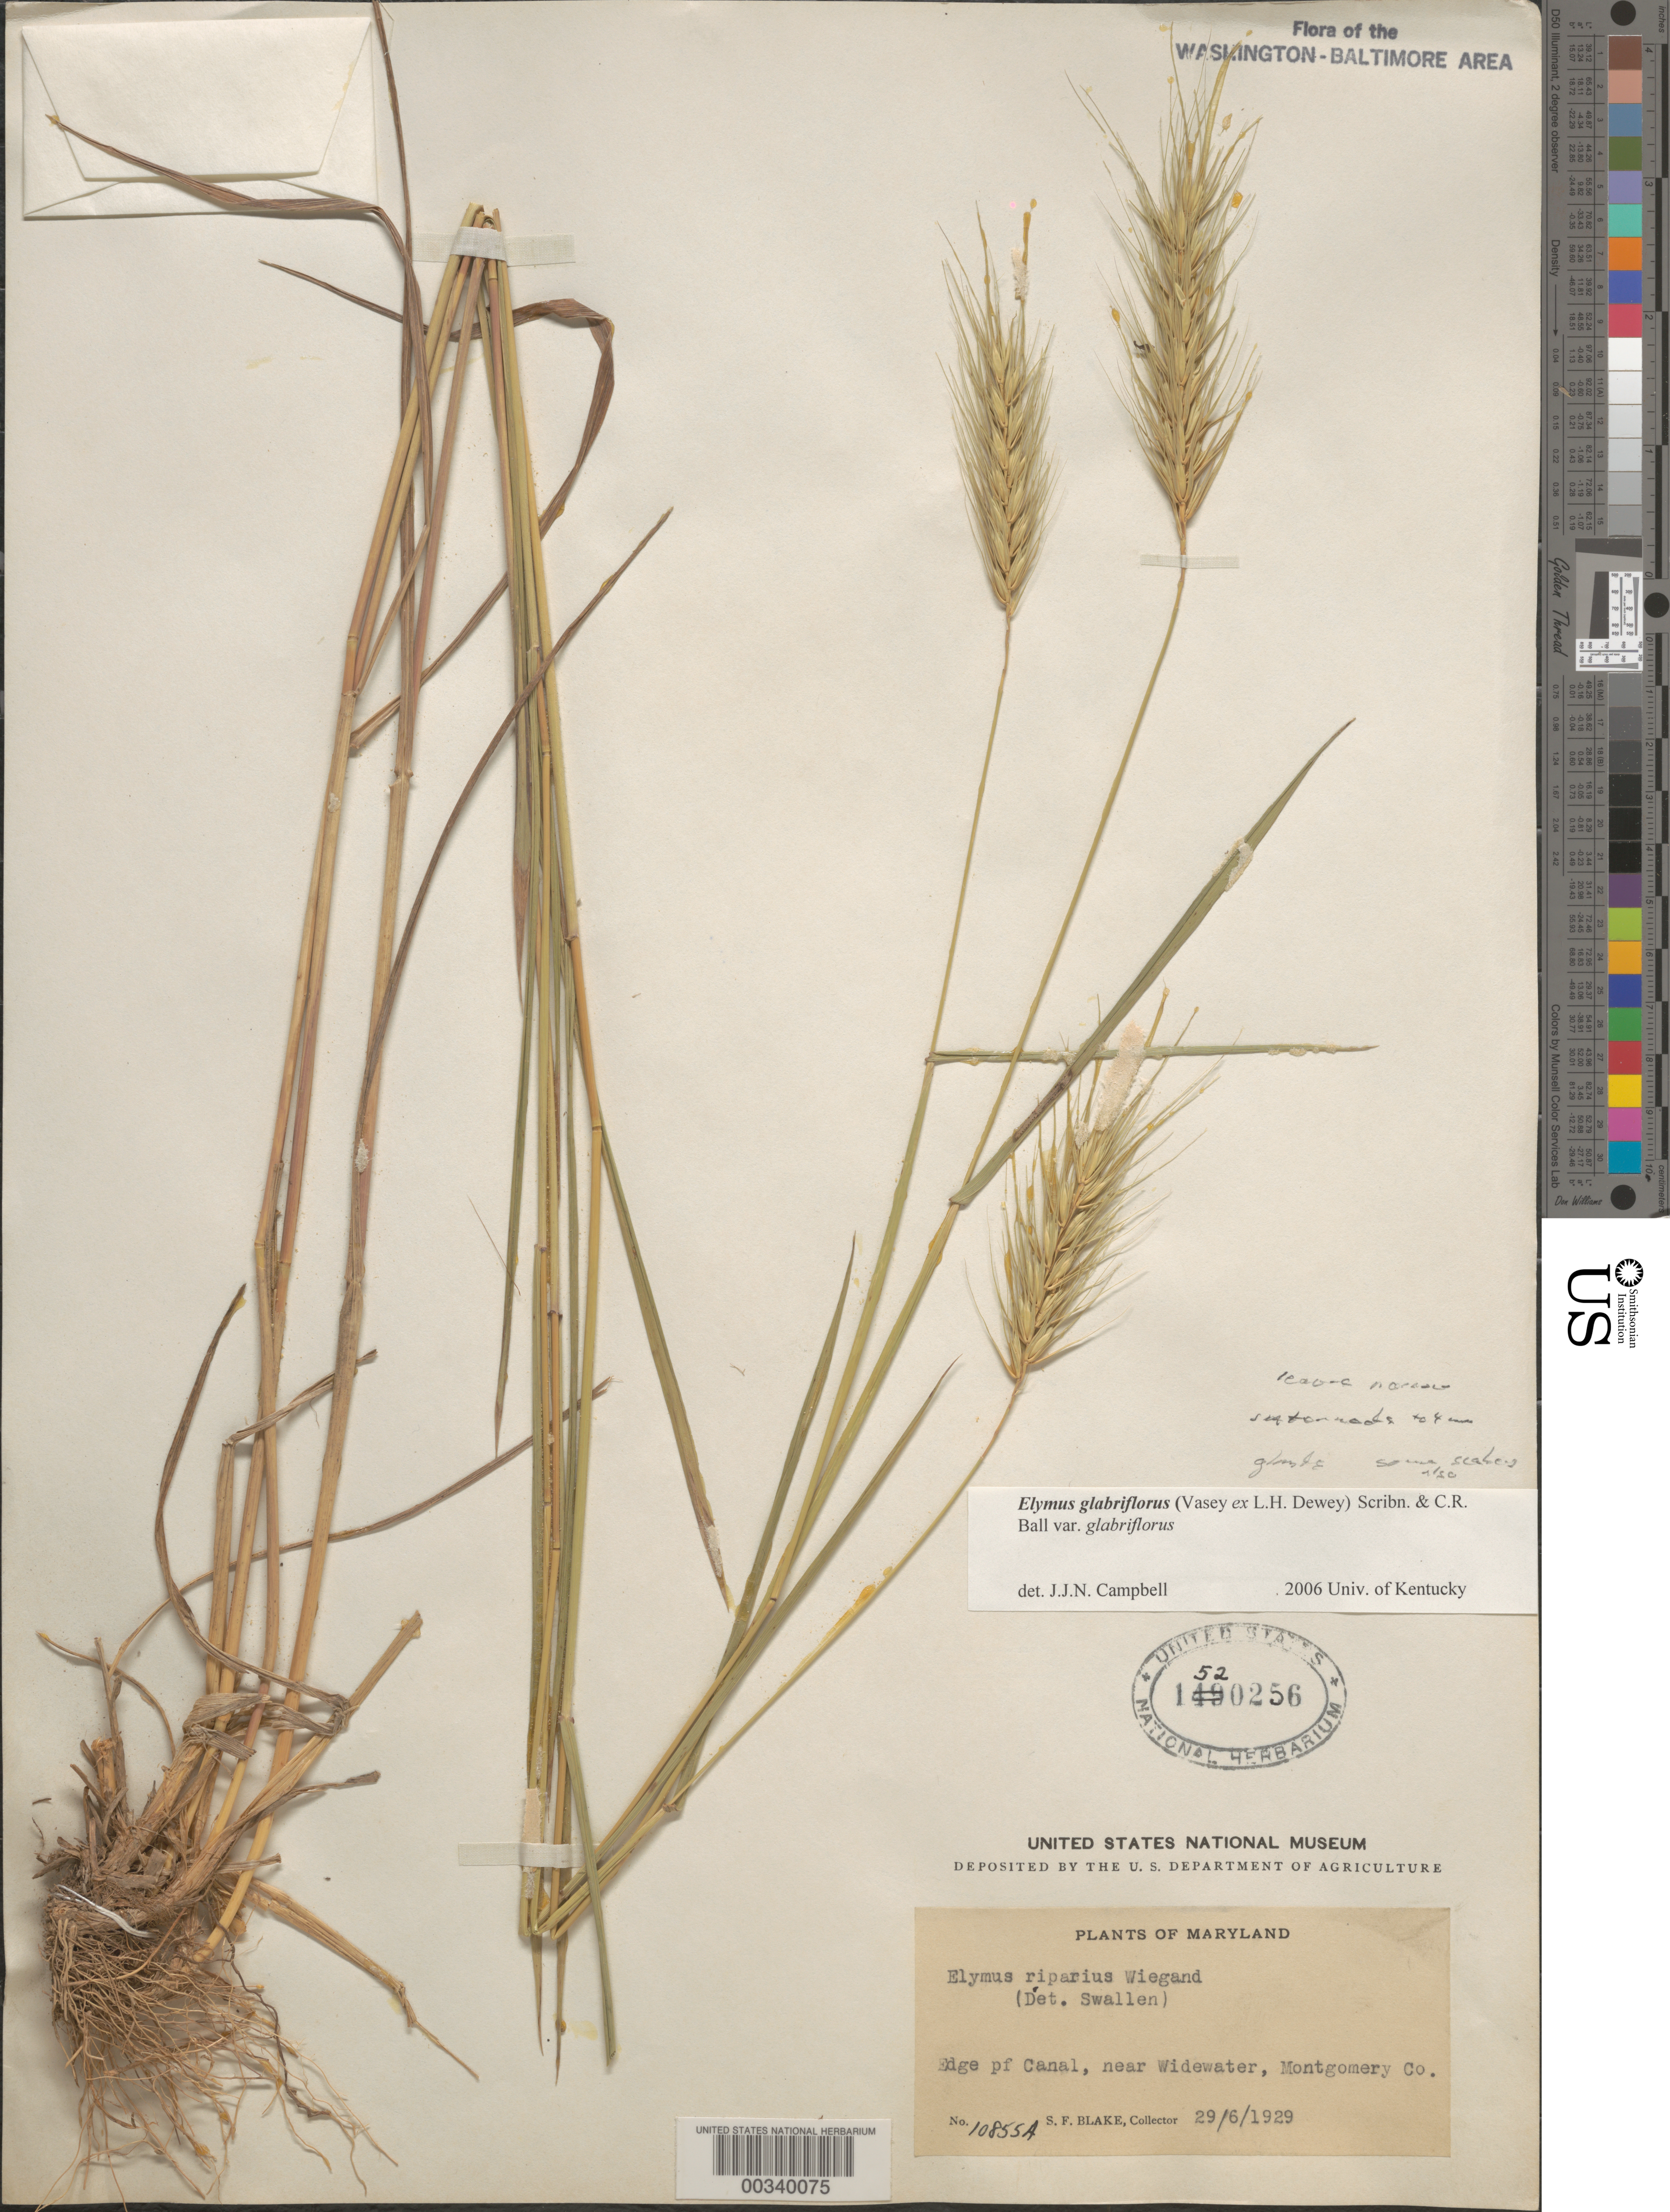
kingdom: Plantae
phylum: Tracheophyta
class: Liliopsida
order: Poales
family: Poaceae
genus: Elymus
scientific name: Elymus glabriflorus var. glabriflorus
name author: (Vasey ex L.H. Dewey) Scribn. & C.R. Ball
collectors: S. Blake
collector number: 10855A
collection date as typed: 29 Jun 1929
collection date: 1929-06-29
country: United States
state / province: Maryland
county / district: Montgomery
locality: Edge of Canal, near Widewater C. & O. Canal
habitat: Edge of canal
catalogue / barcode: US 1520256